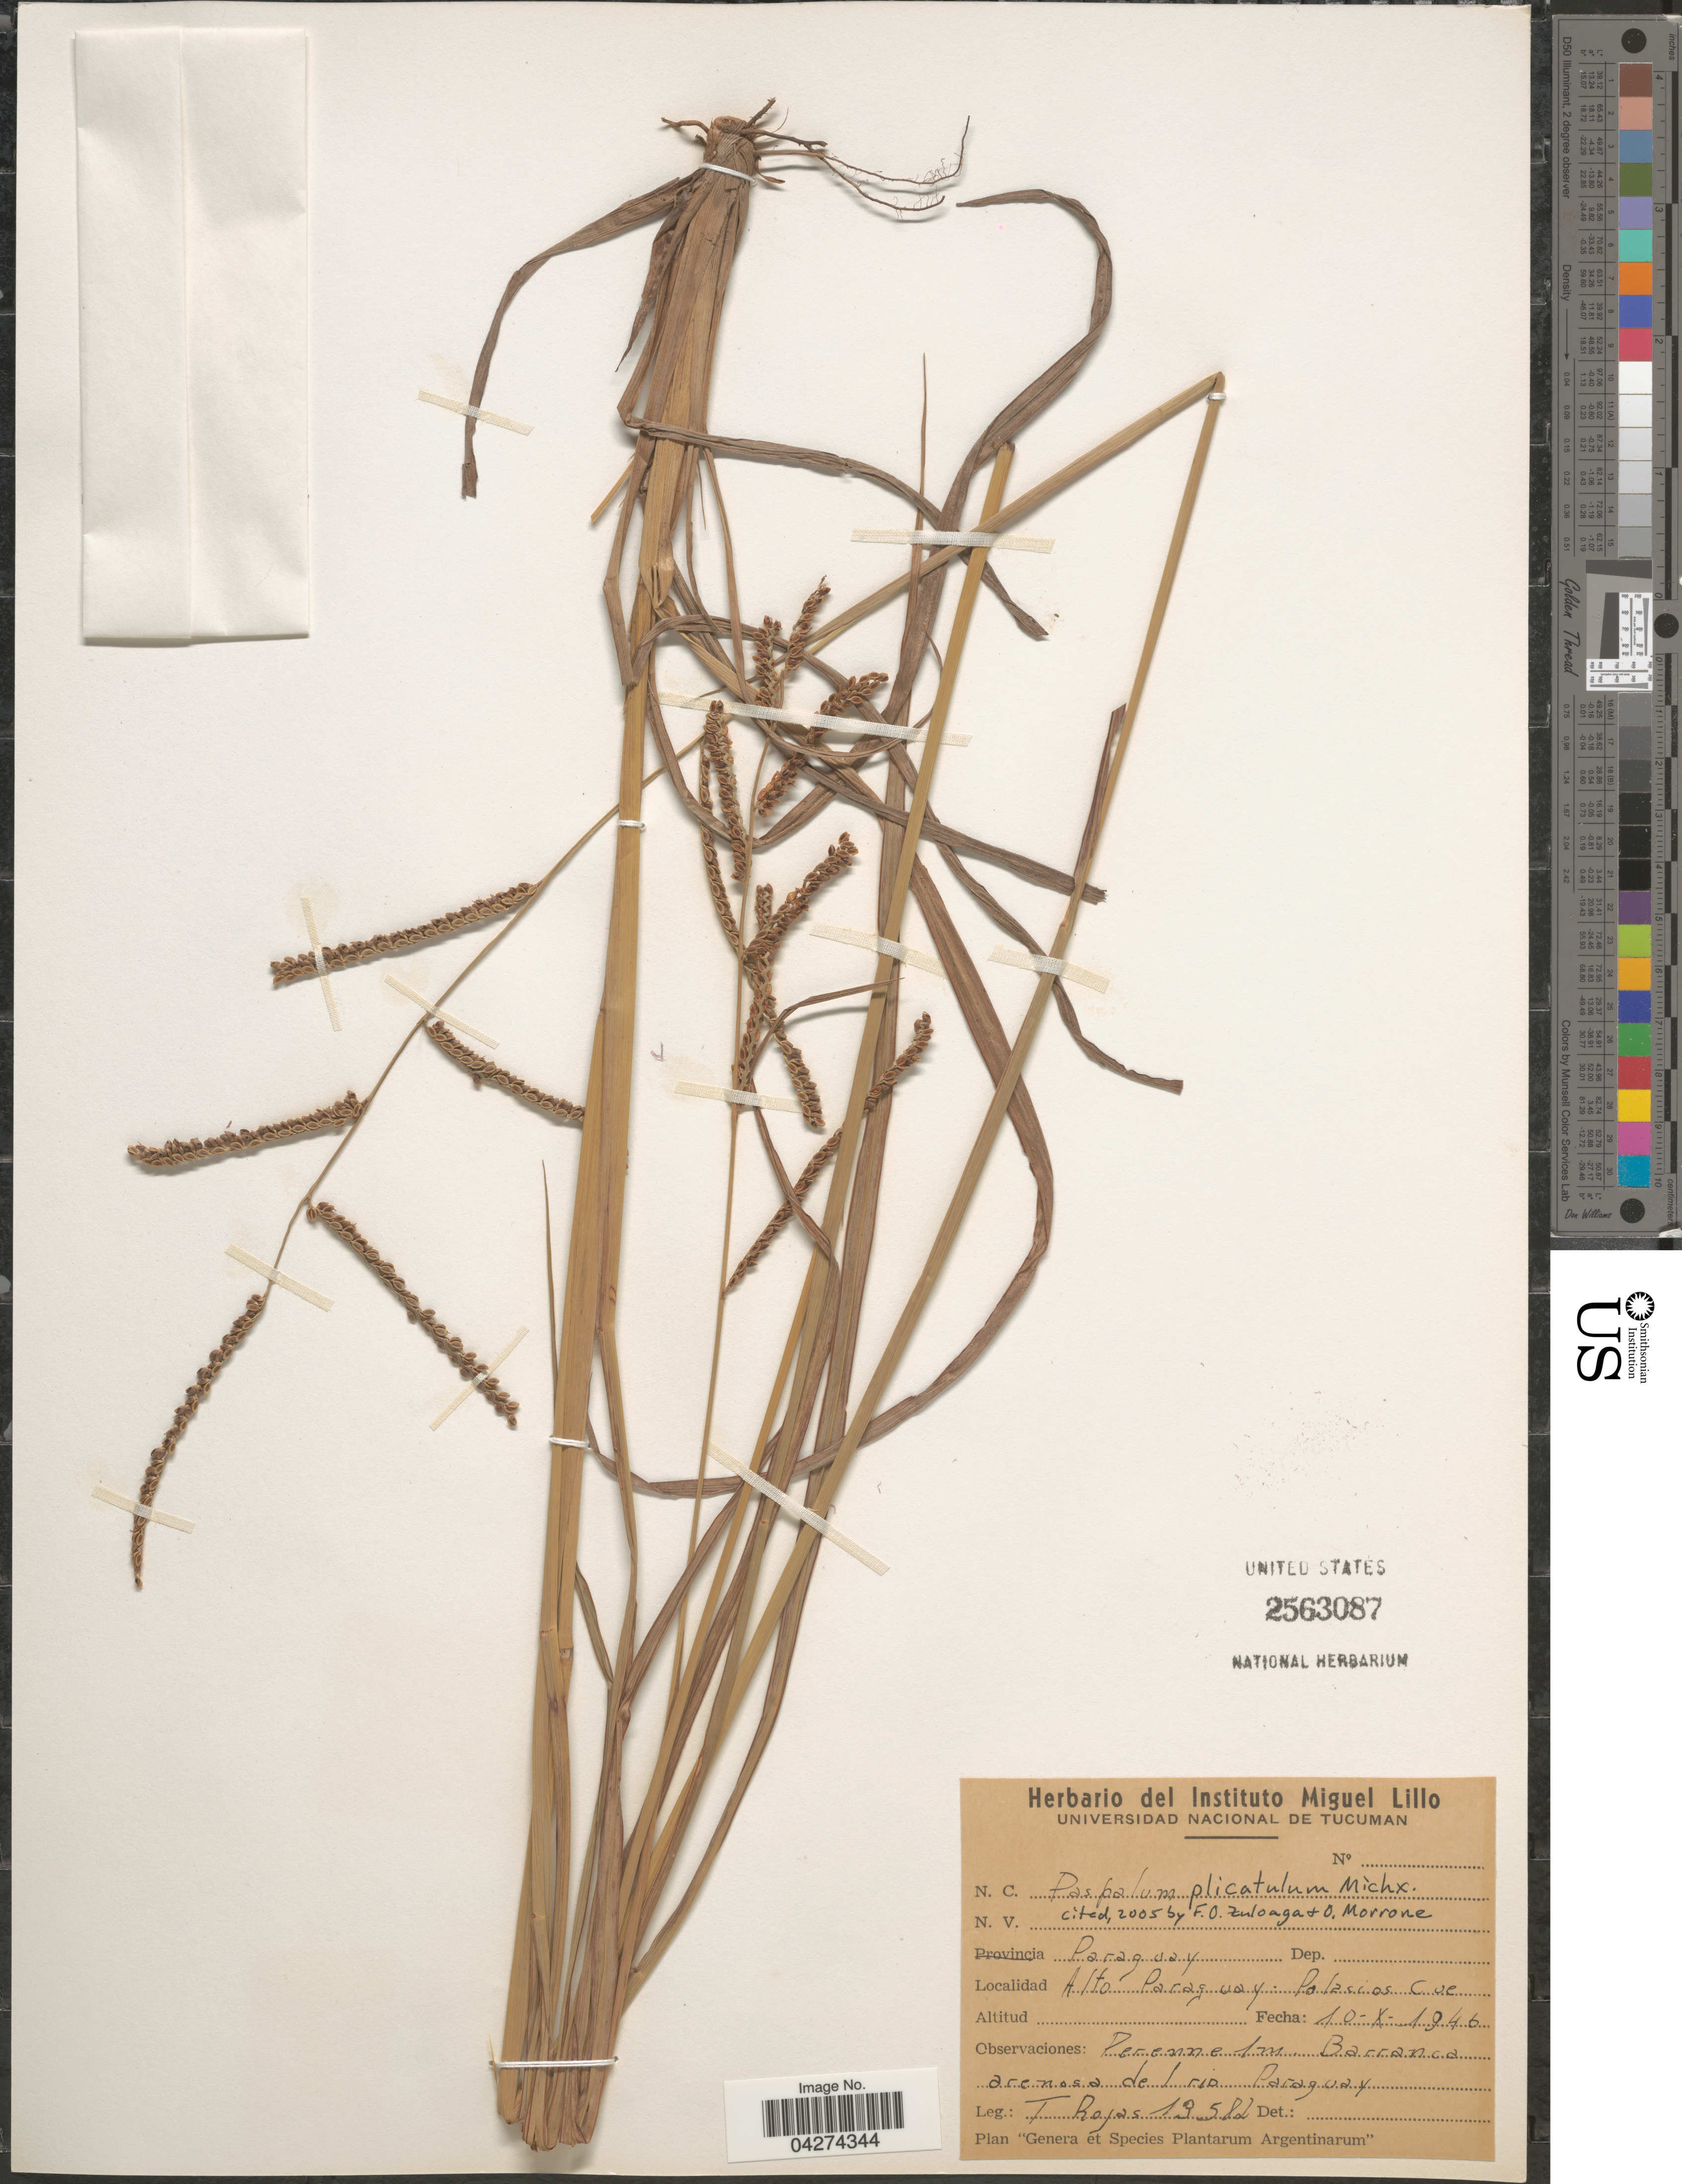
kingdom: Plantae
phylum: Tracheophyta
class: Liliopsida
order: Poales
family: Poaceae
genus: Paspalum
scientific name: Paspalum plicatulum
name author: Michx.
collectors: T. Rojas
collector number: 19582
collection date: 1946-10-10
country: Paraguay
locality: Alto Paraguay. Polacios Cue. Barranca arenosa del rio Paraguay.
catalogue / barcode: US 2563087